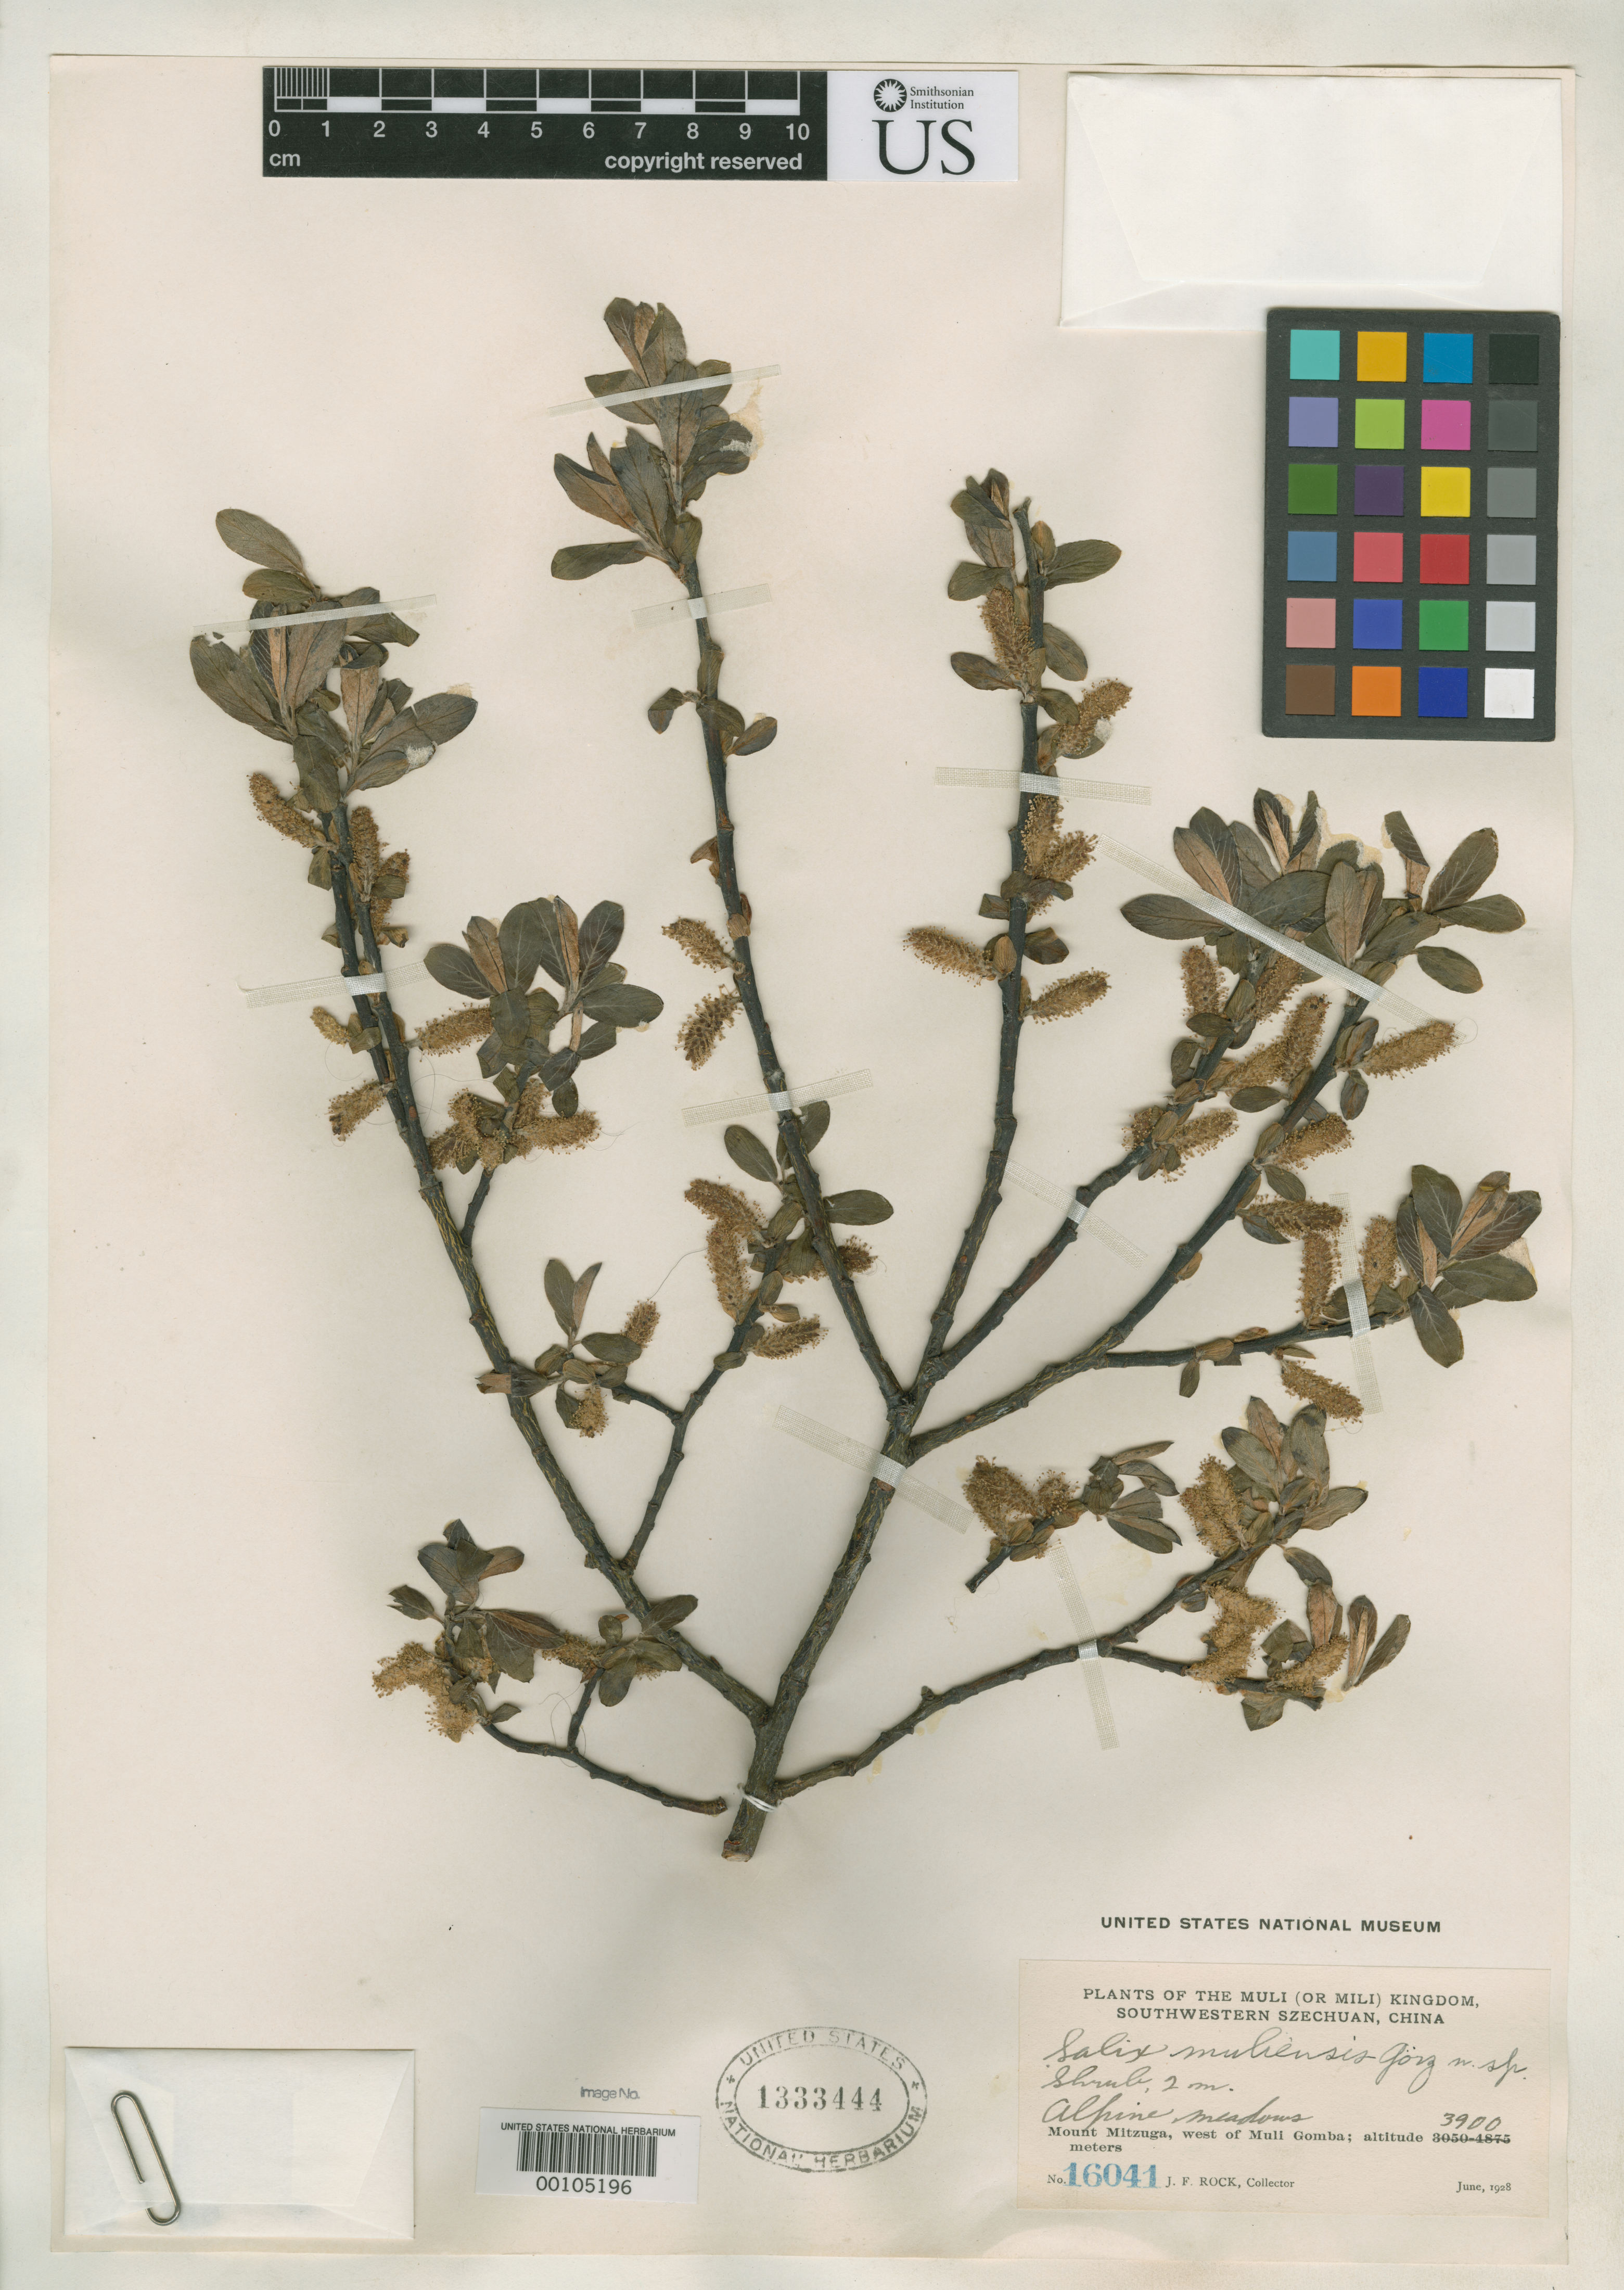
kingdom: Plantae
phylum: Tracheophyta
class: Magnoliopsida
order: Malpighiales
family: Salicaceae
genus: Salix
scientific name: Salix muliensis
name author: Goerz in Rehder & Kobuski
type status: Syntype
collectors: J. F. Rock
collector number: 16041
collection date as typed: Jun 1928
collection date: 1928-06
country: China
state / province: Sichuan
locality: Muli (or Mili) Kingdom, southwestern Szechuan. Mount Mitzuga, west of Muli Gomba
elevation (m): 3900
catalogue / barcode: US 1333444